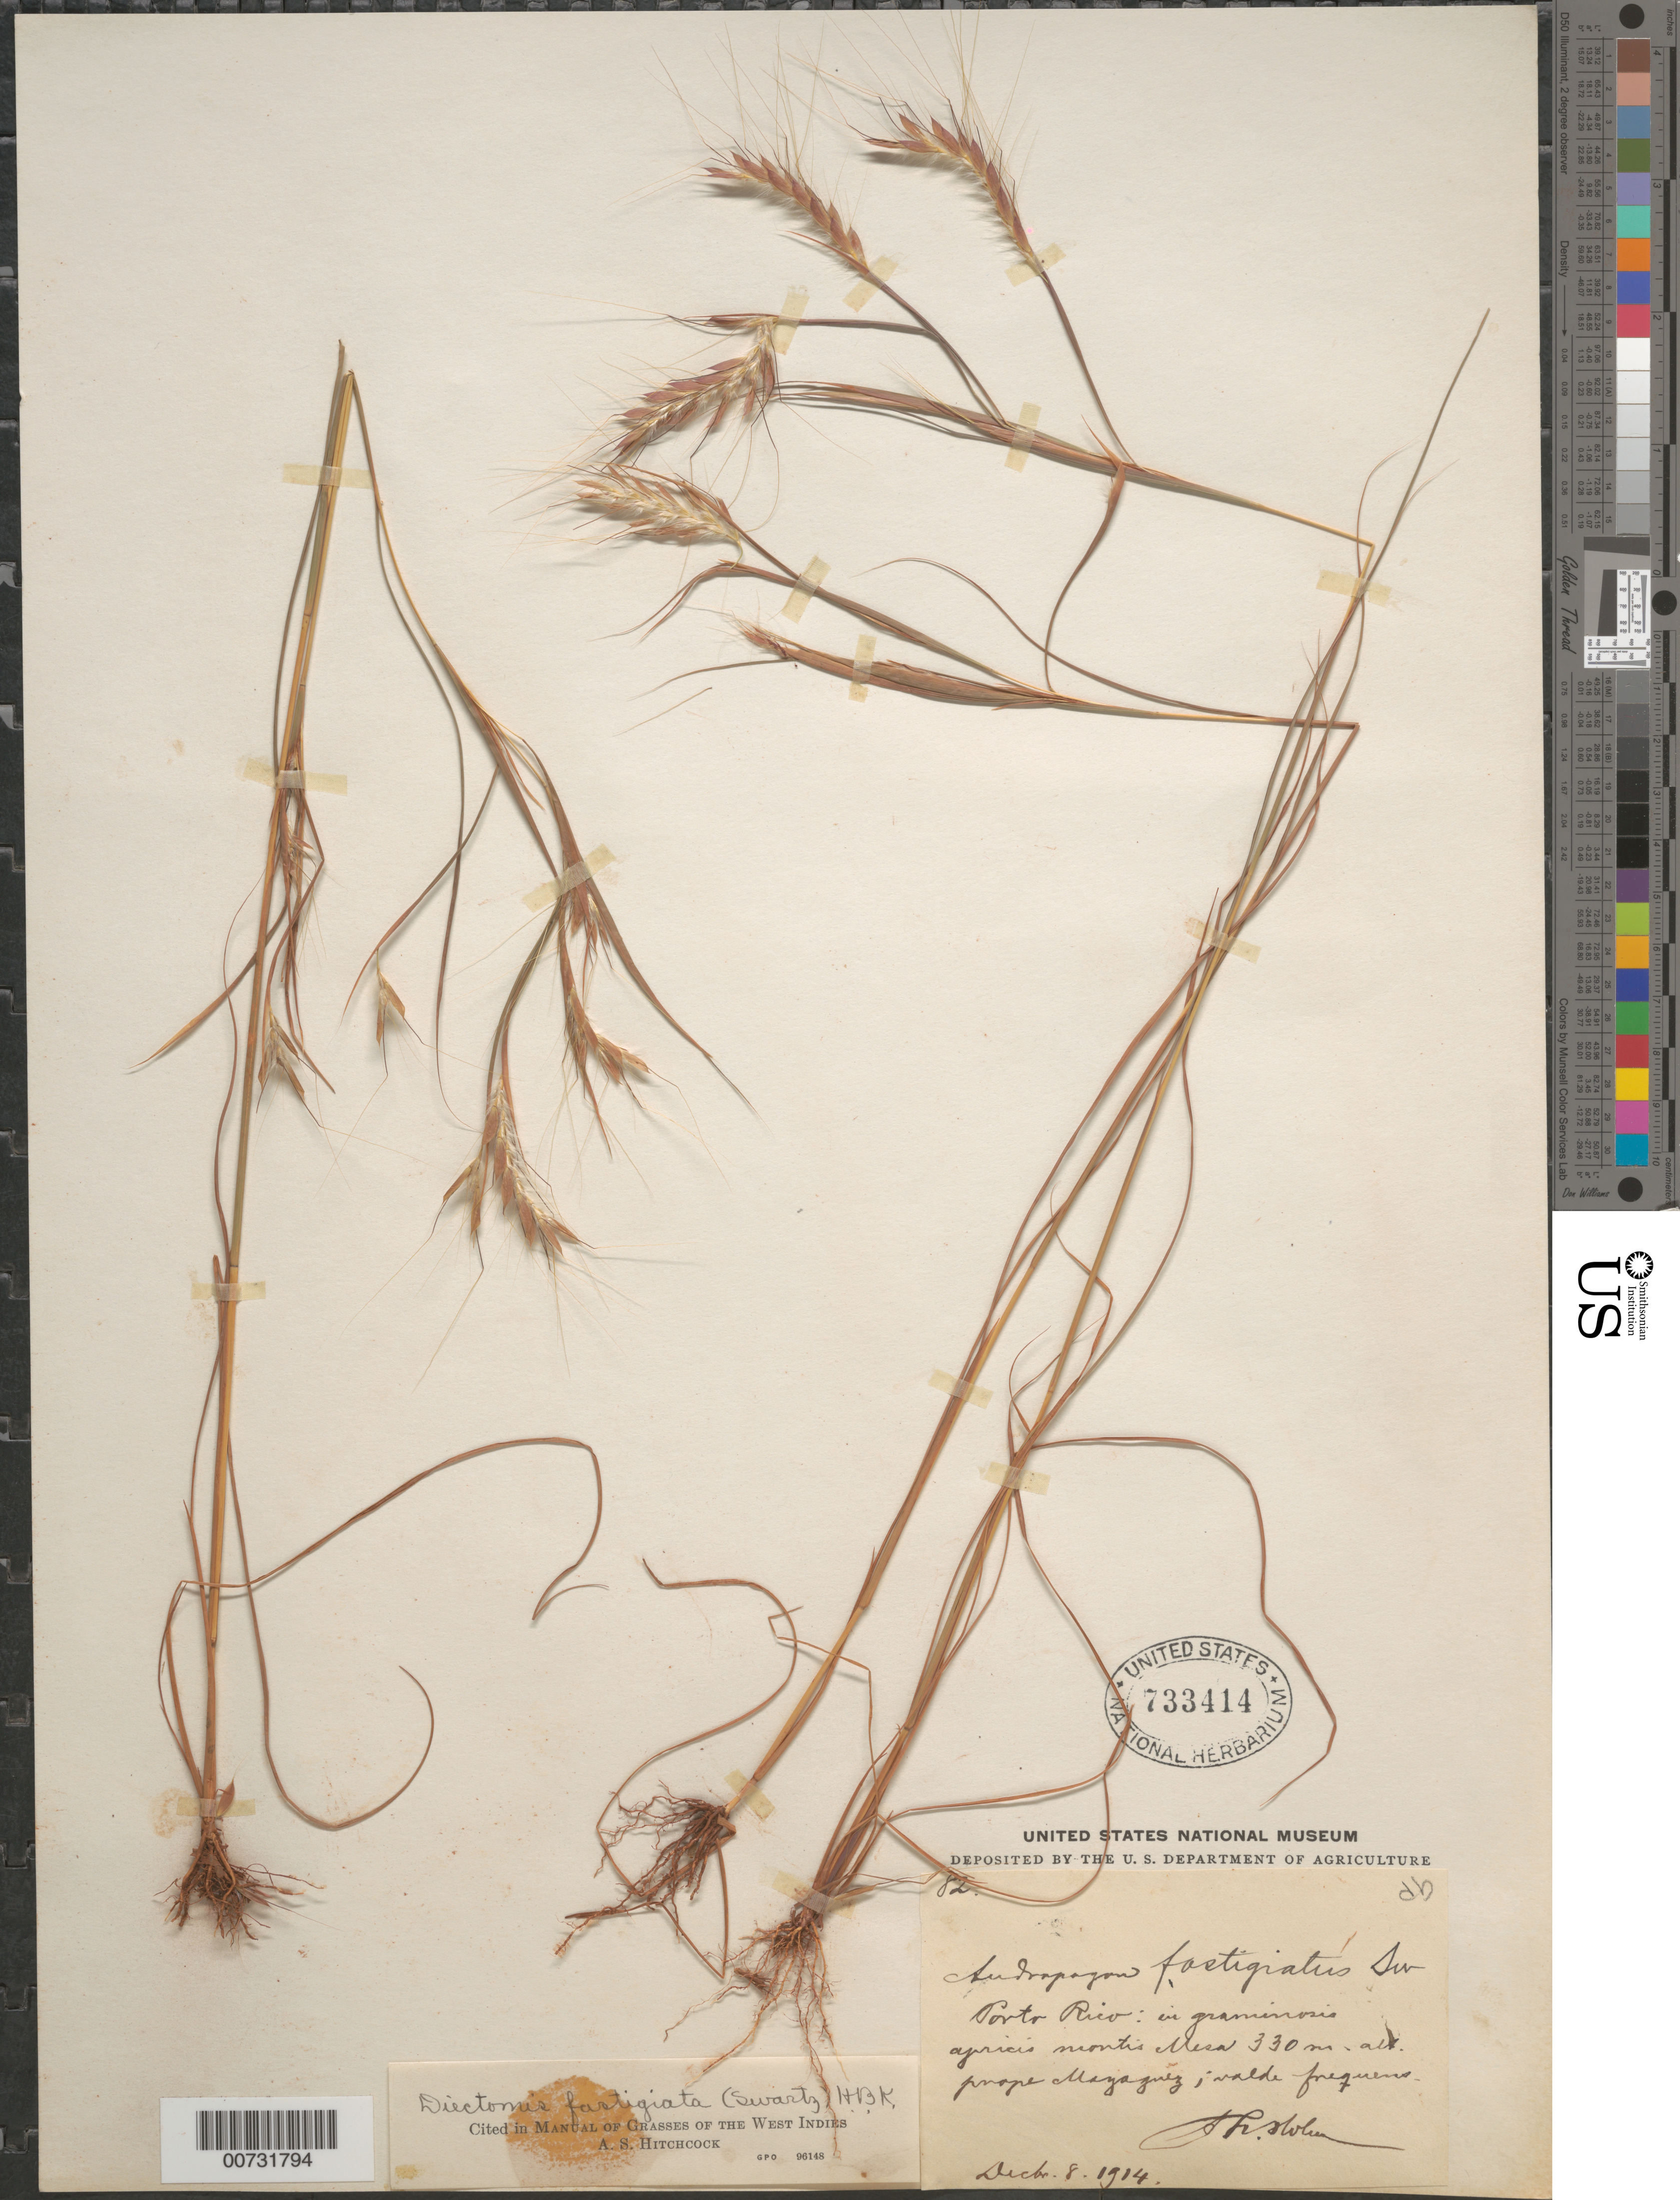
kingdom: Plantae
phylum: Tracheophyta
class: Liliopsida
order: Poales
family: Poaceae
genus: Andropogon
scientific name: Andropogon fastigiatus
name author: Sw.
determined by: Hitchcock, Albert S.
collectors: H. T. Holm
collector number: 82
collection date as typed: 08 Dec 1914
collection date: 1914-12-08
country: Puerto Rico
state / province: Mayagüez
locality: Montis Mesa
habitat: In graminosis apricis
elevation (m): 330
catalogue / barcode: US 733414